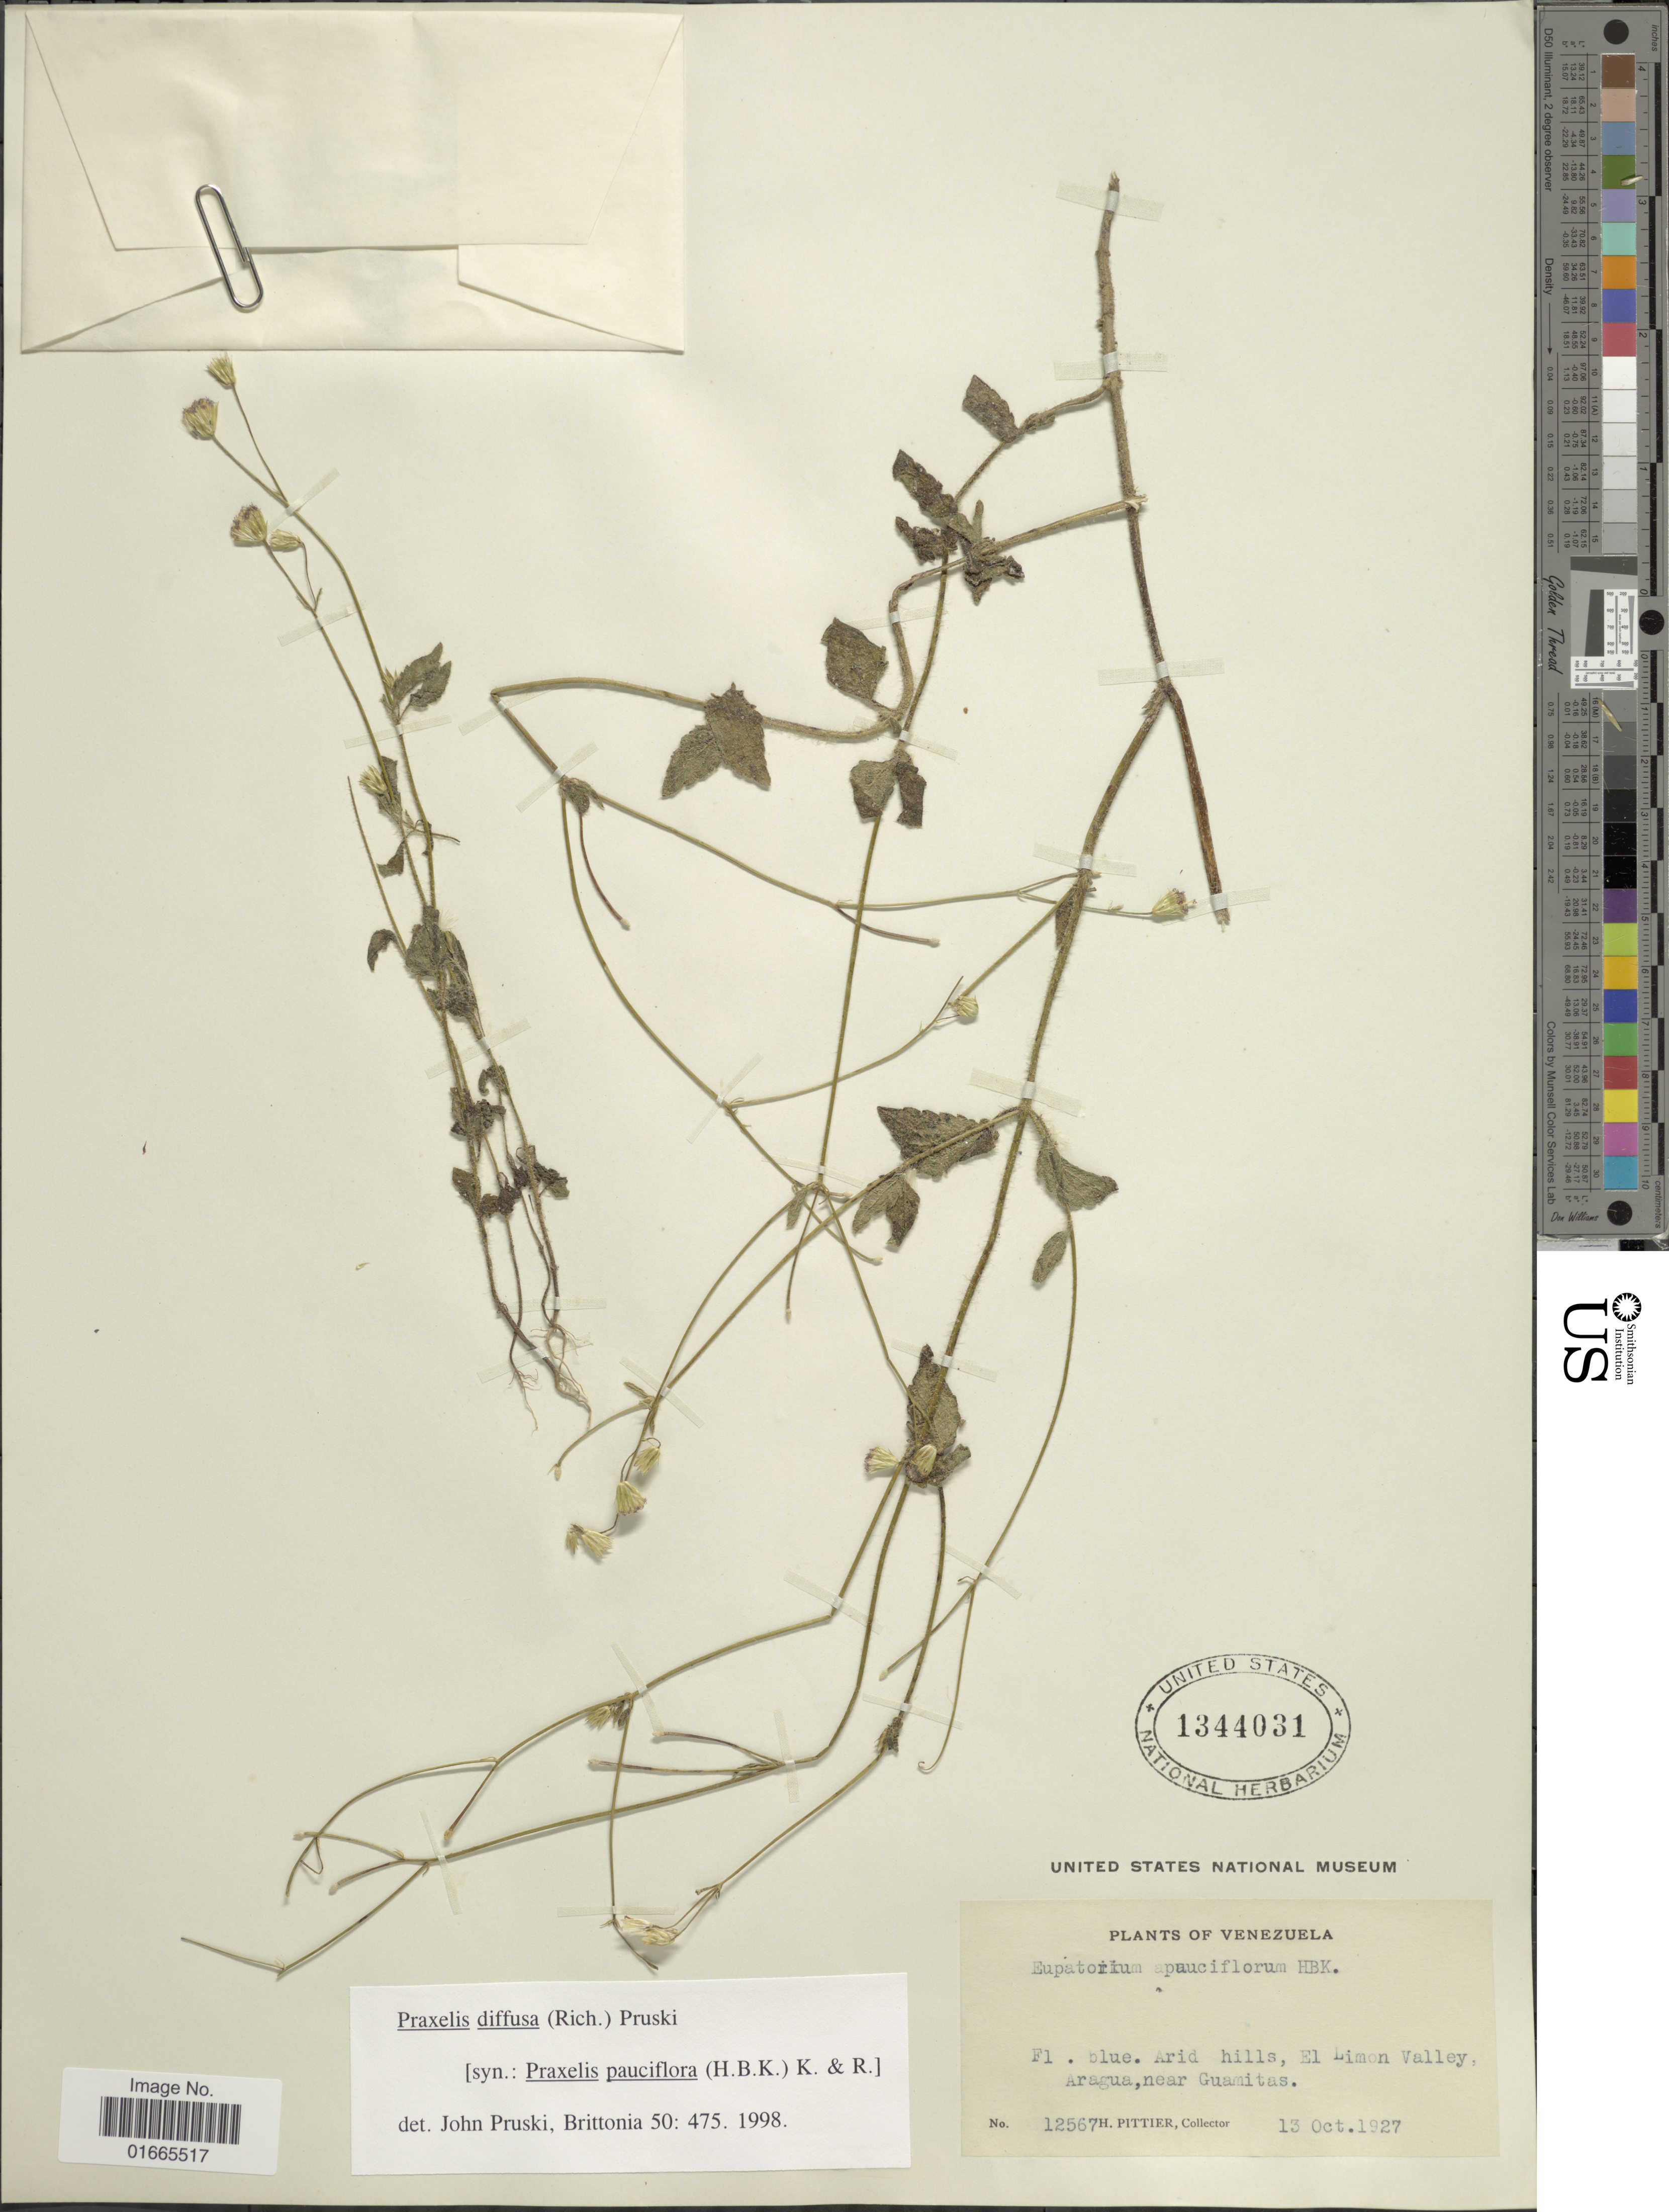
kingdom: Plantae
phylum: Tracheophyta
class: Magnoliopsida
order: Asterales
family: Asteraceae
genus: Praxelis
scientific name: Praxelis diffusa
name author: (Rich.) Pruski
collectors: H. F. Pittier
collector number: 12567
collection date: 1927-10-12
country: Venezuela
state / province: Aragua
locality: Arid hills, El Limon Valley, Aragua, near Guamitas.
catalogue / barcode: US 1344031